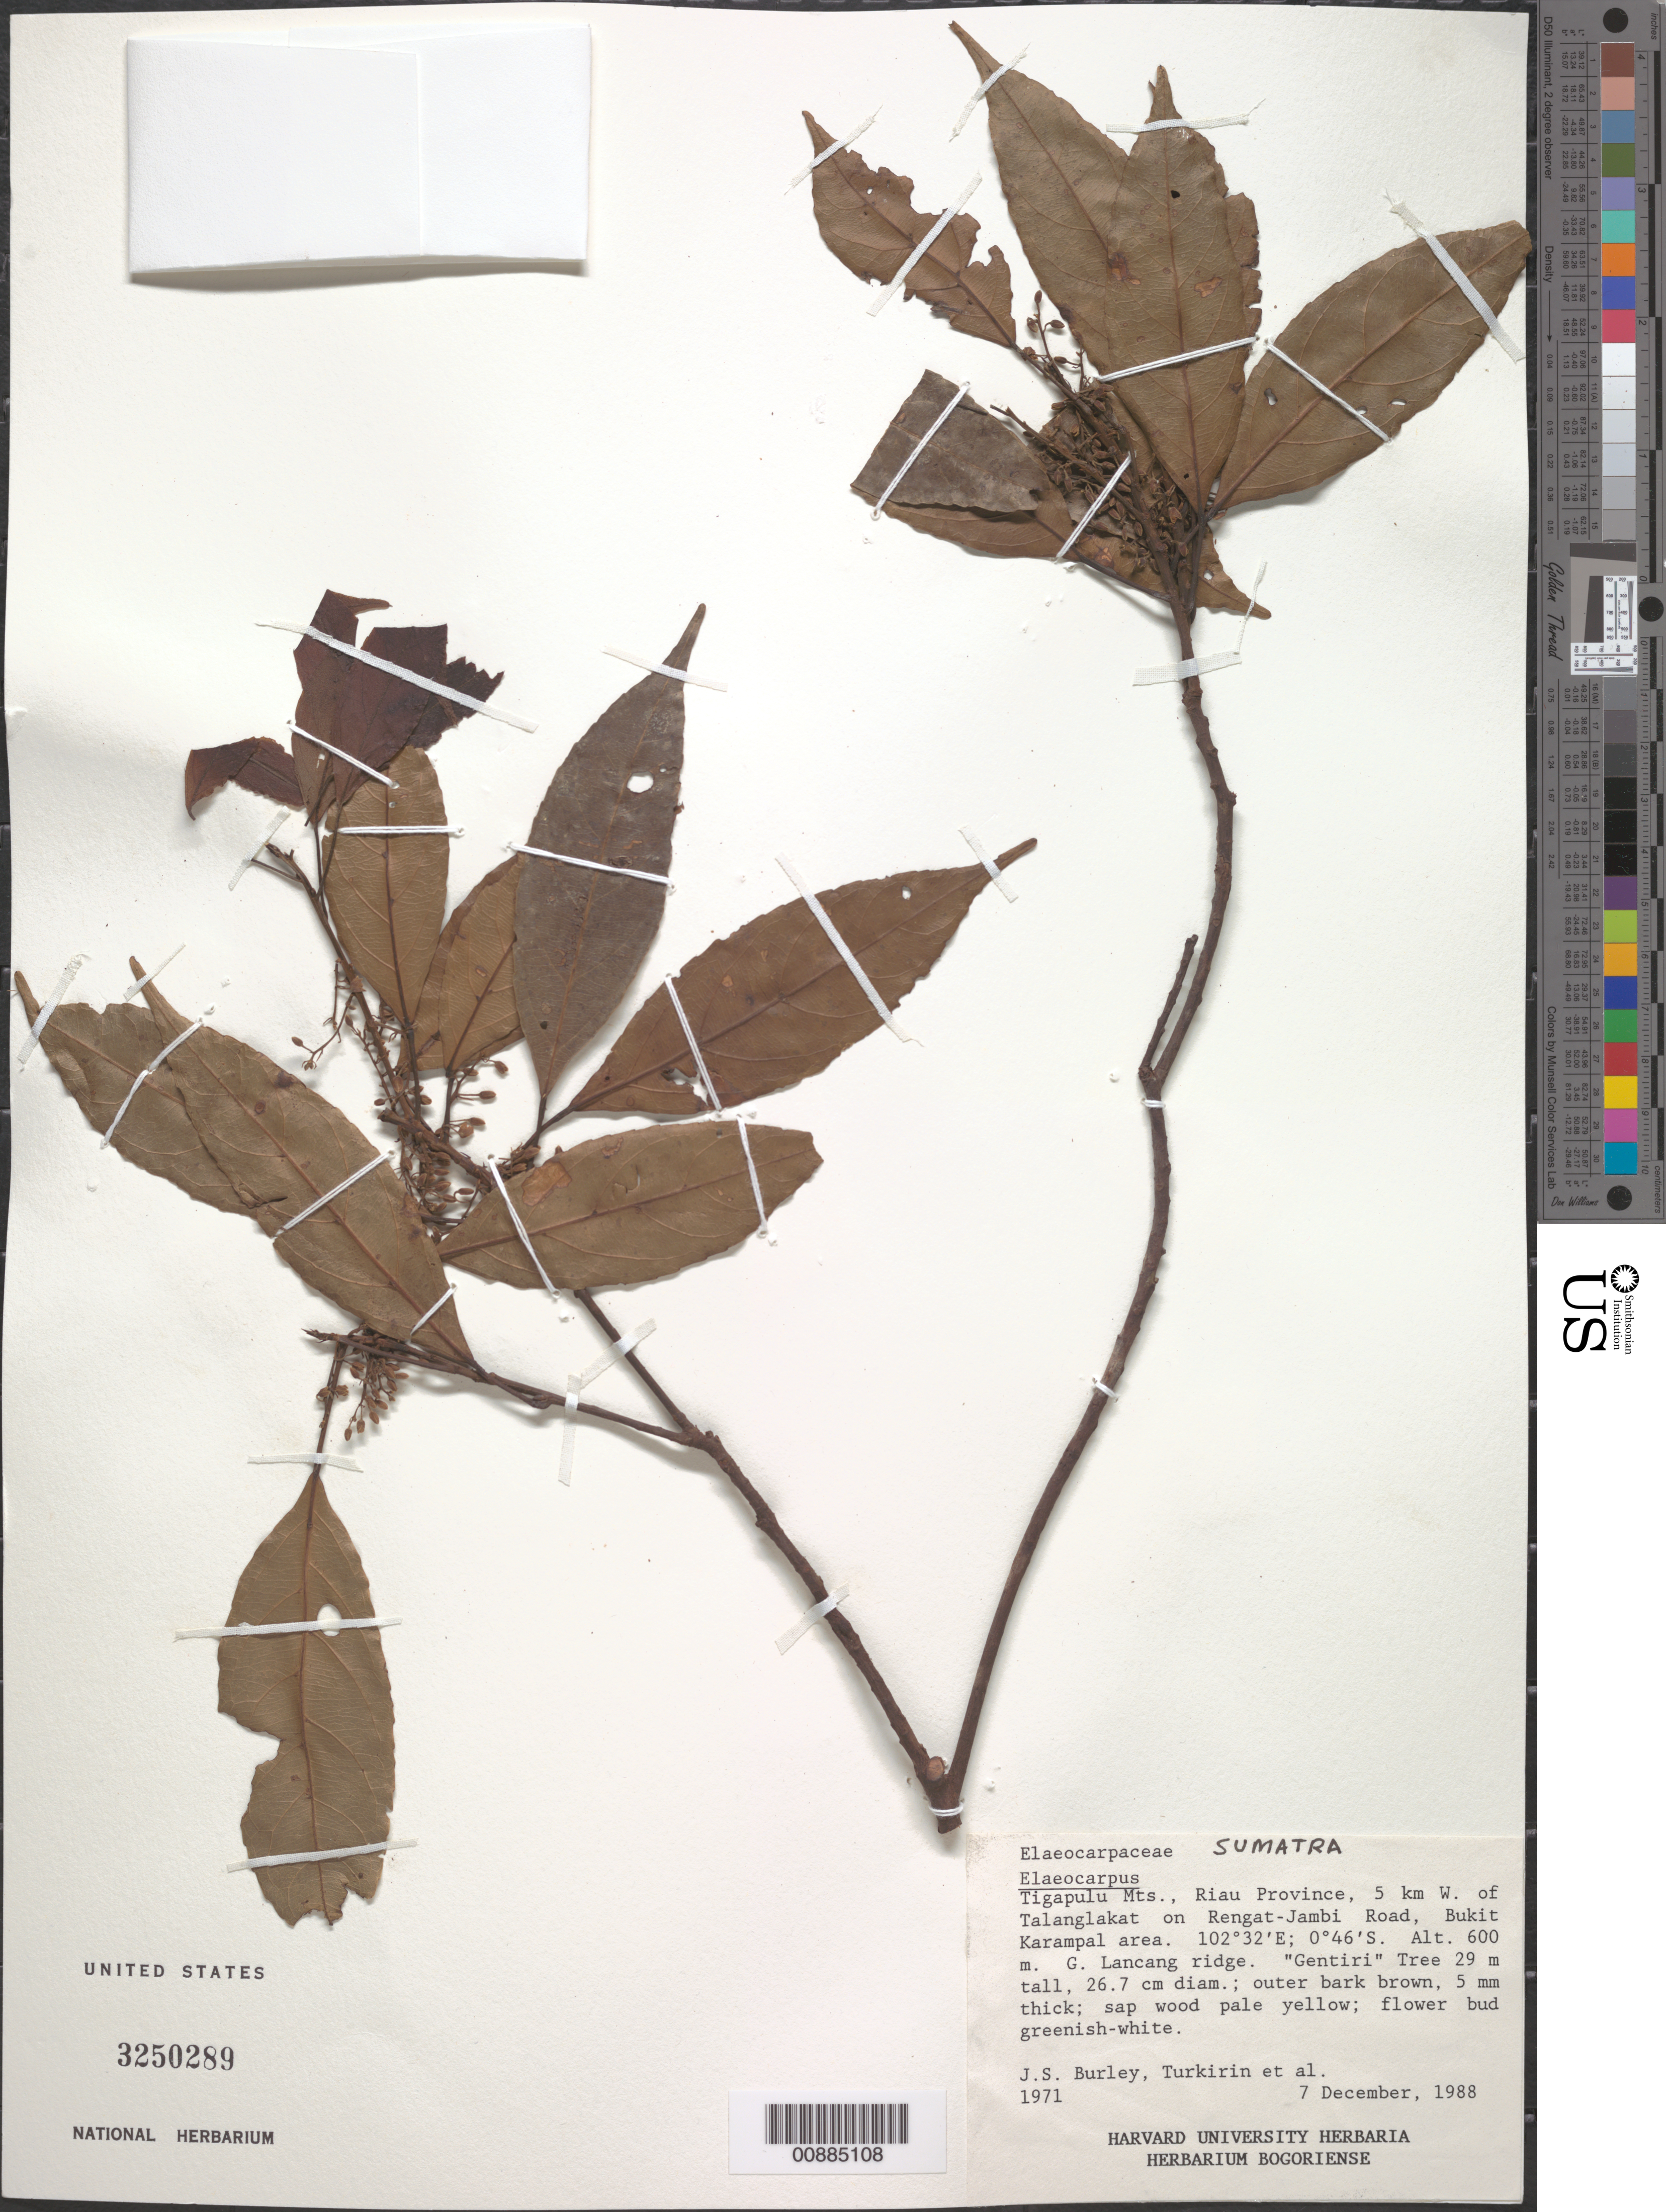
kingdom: Plantae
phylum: Tracheophyta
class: Magnoliopsida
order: Oxalidales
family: Elaeocarpaceae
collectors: J. S. Burley, -. Turkirin & et al.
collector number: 1971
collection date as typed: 07 Dec 1988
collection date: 1988-12-07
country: Indonesia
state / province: Sumatra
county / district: Riau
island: Sumatra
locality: Bukit Karampal area, 5 km W. of Talanglakat on Rengat-Jambi Road. Tigapulu Mts.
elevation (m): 600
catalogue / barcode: US 3250289